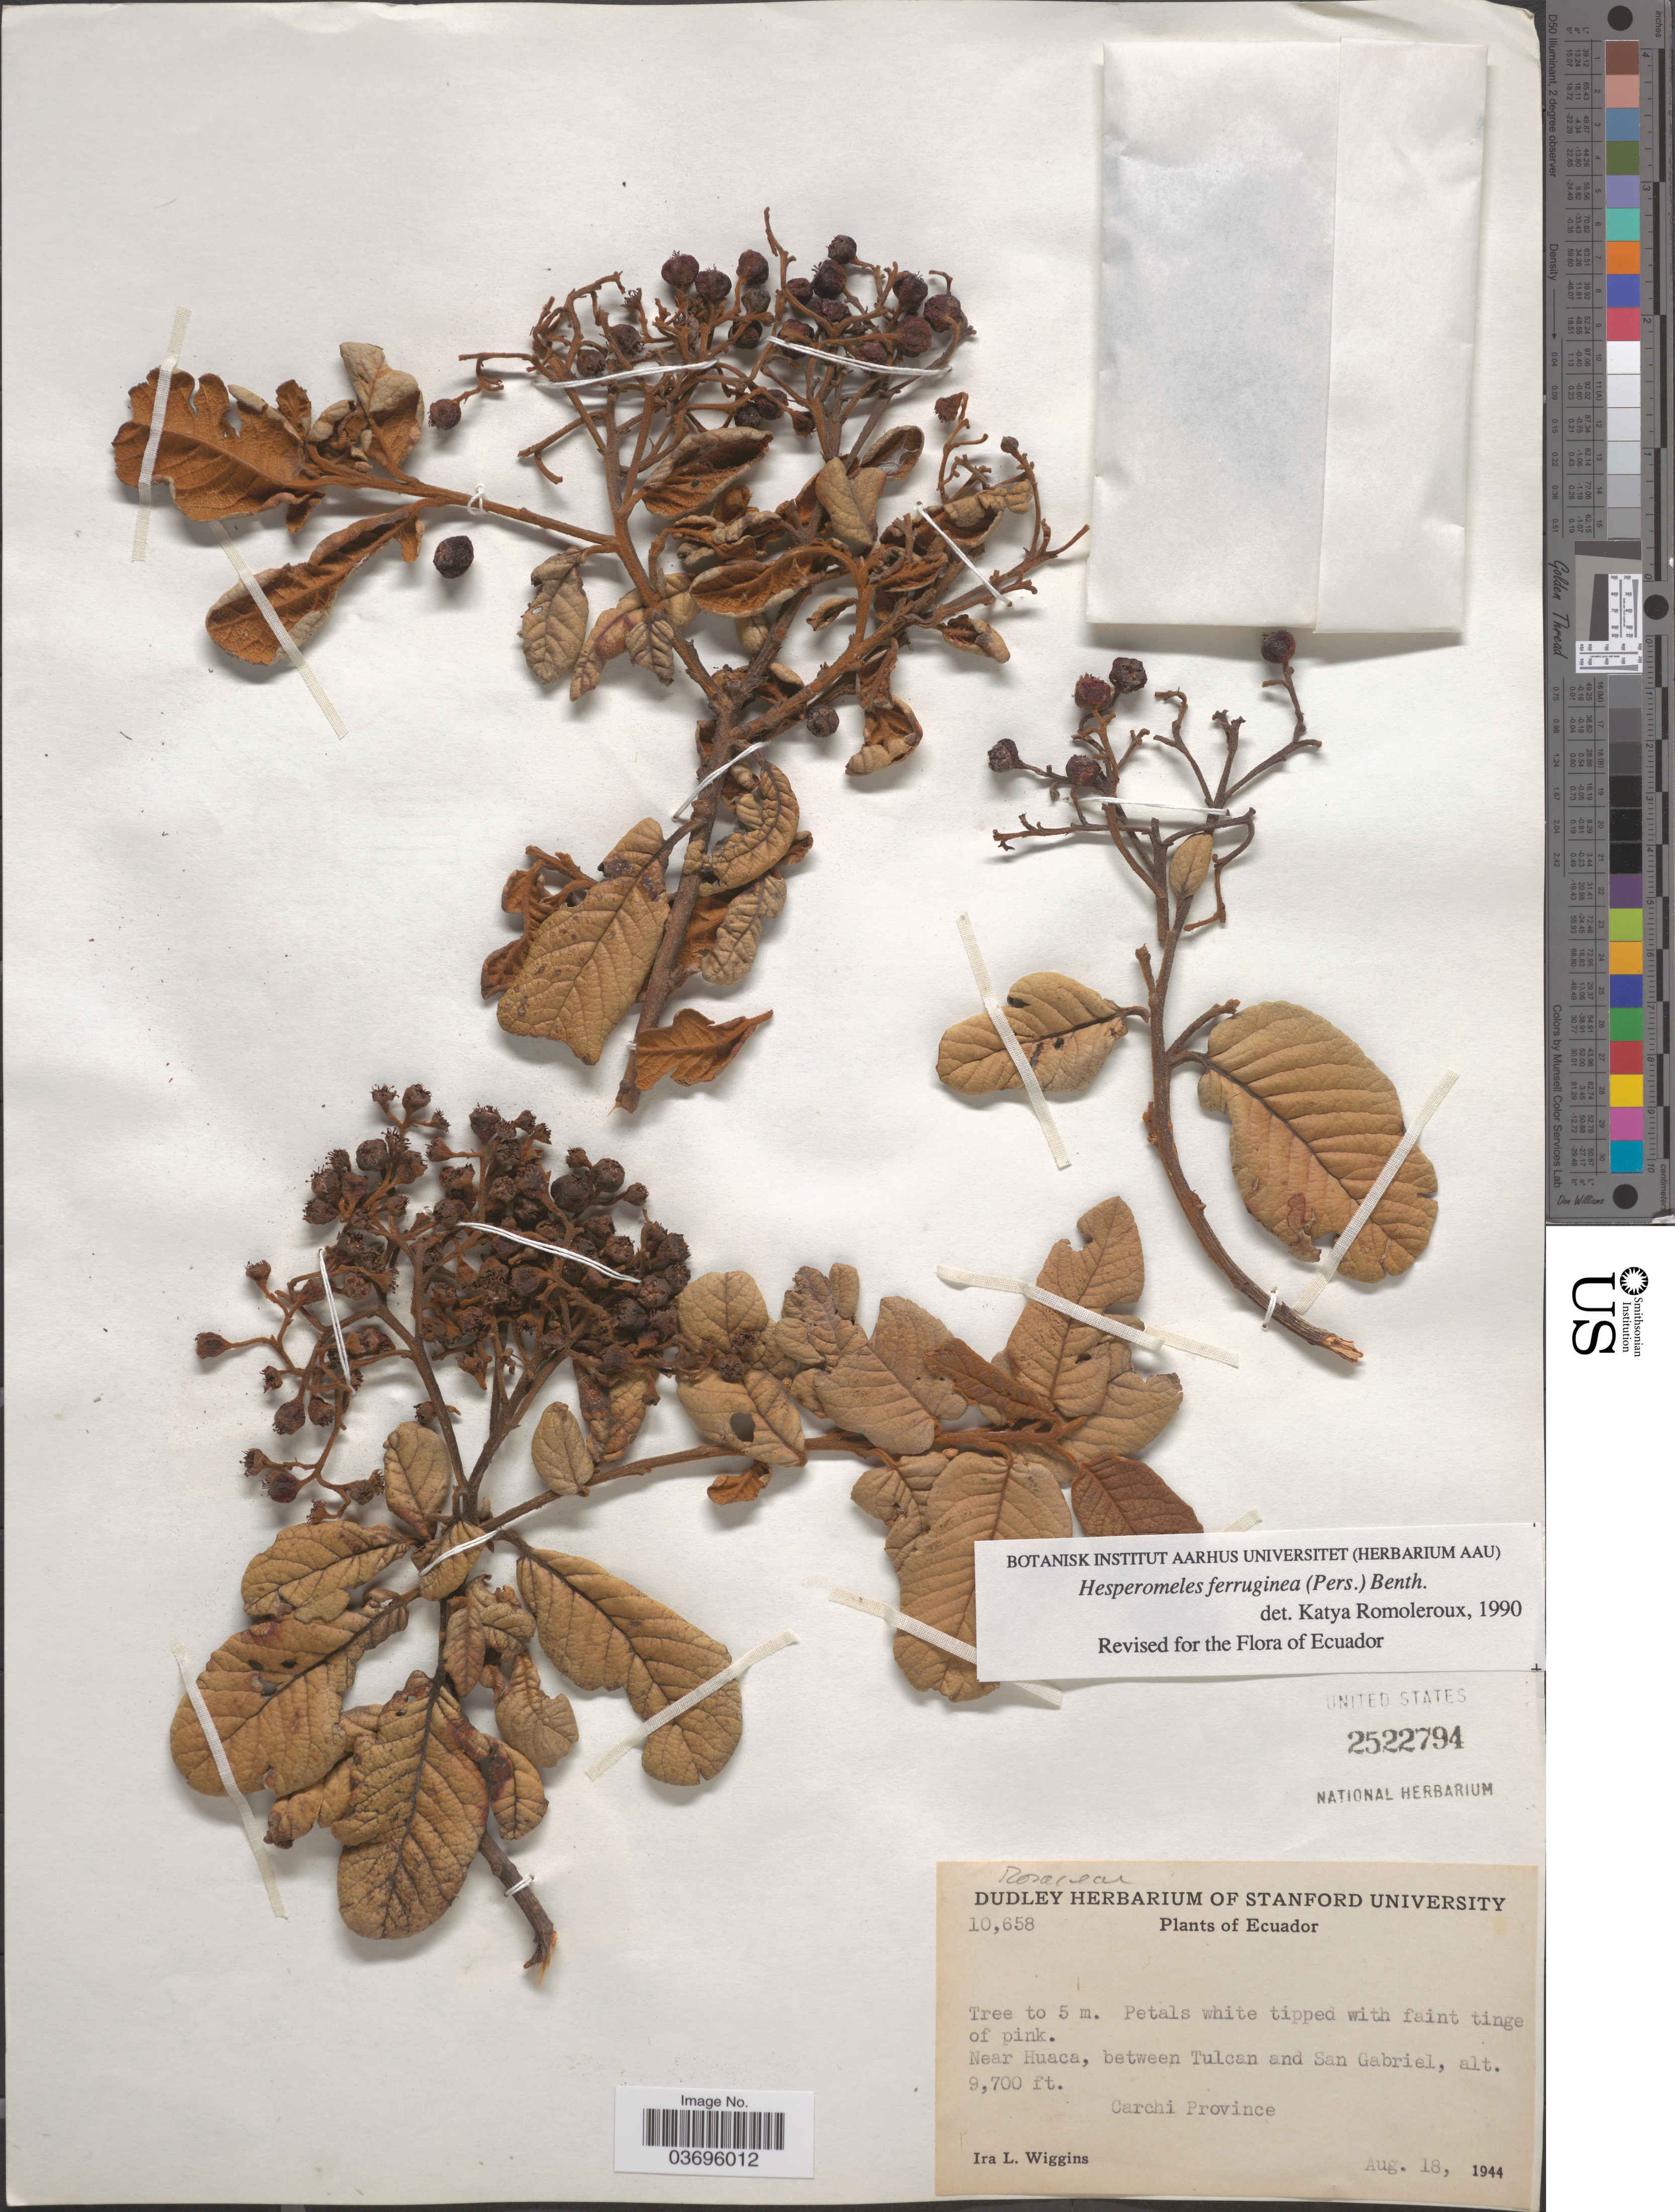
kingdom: Plantae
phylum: Tracheophyta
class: Magnoliopsida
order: Rosales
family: Rosaceae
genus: Hesperomeles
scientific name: Hesperomeles ferruginea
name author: (Juss. ex Pers.) Benth.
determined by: Romoleroux, K.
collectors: I. L. Wiggins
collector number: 10658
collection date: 1944-08-18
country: Ecuador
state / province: Carchi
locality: Near Huaca, between Tulcan and San Gabriel.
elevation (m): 2957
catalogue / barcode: US 2522794